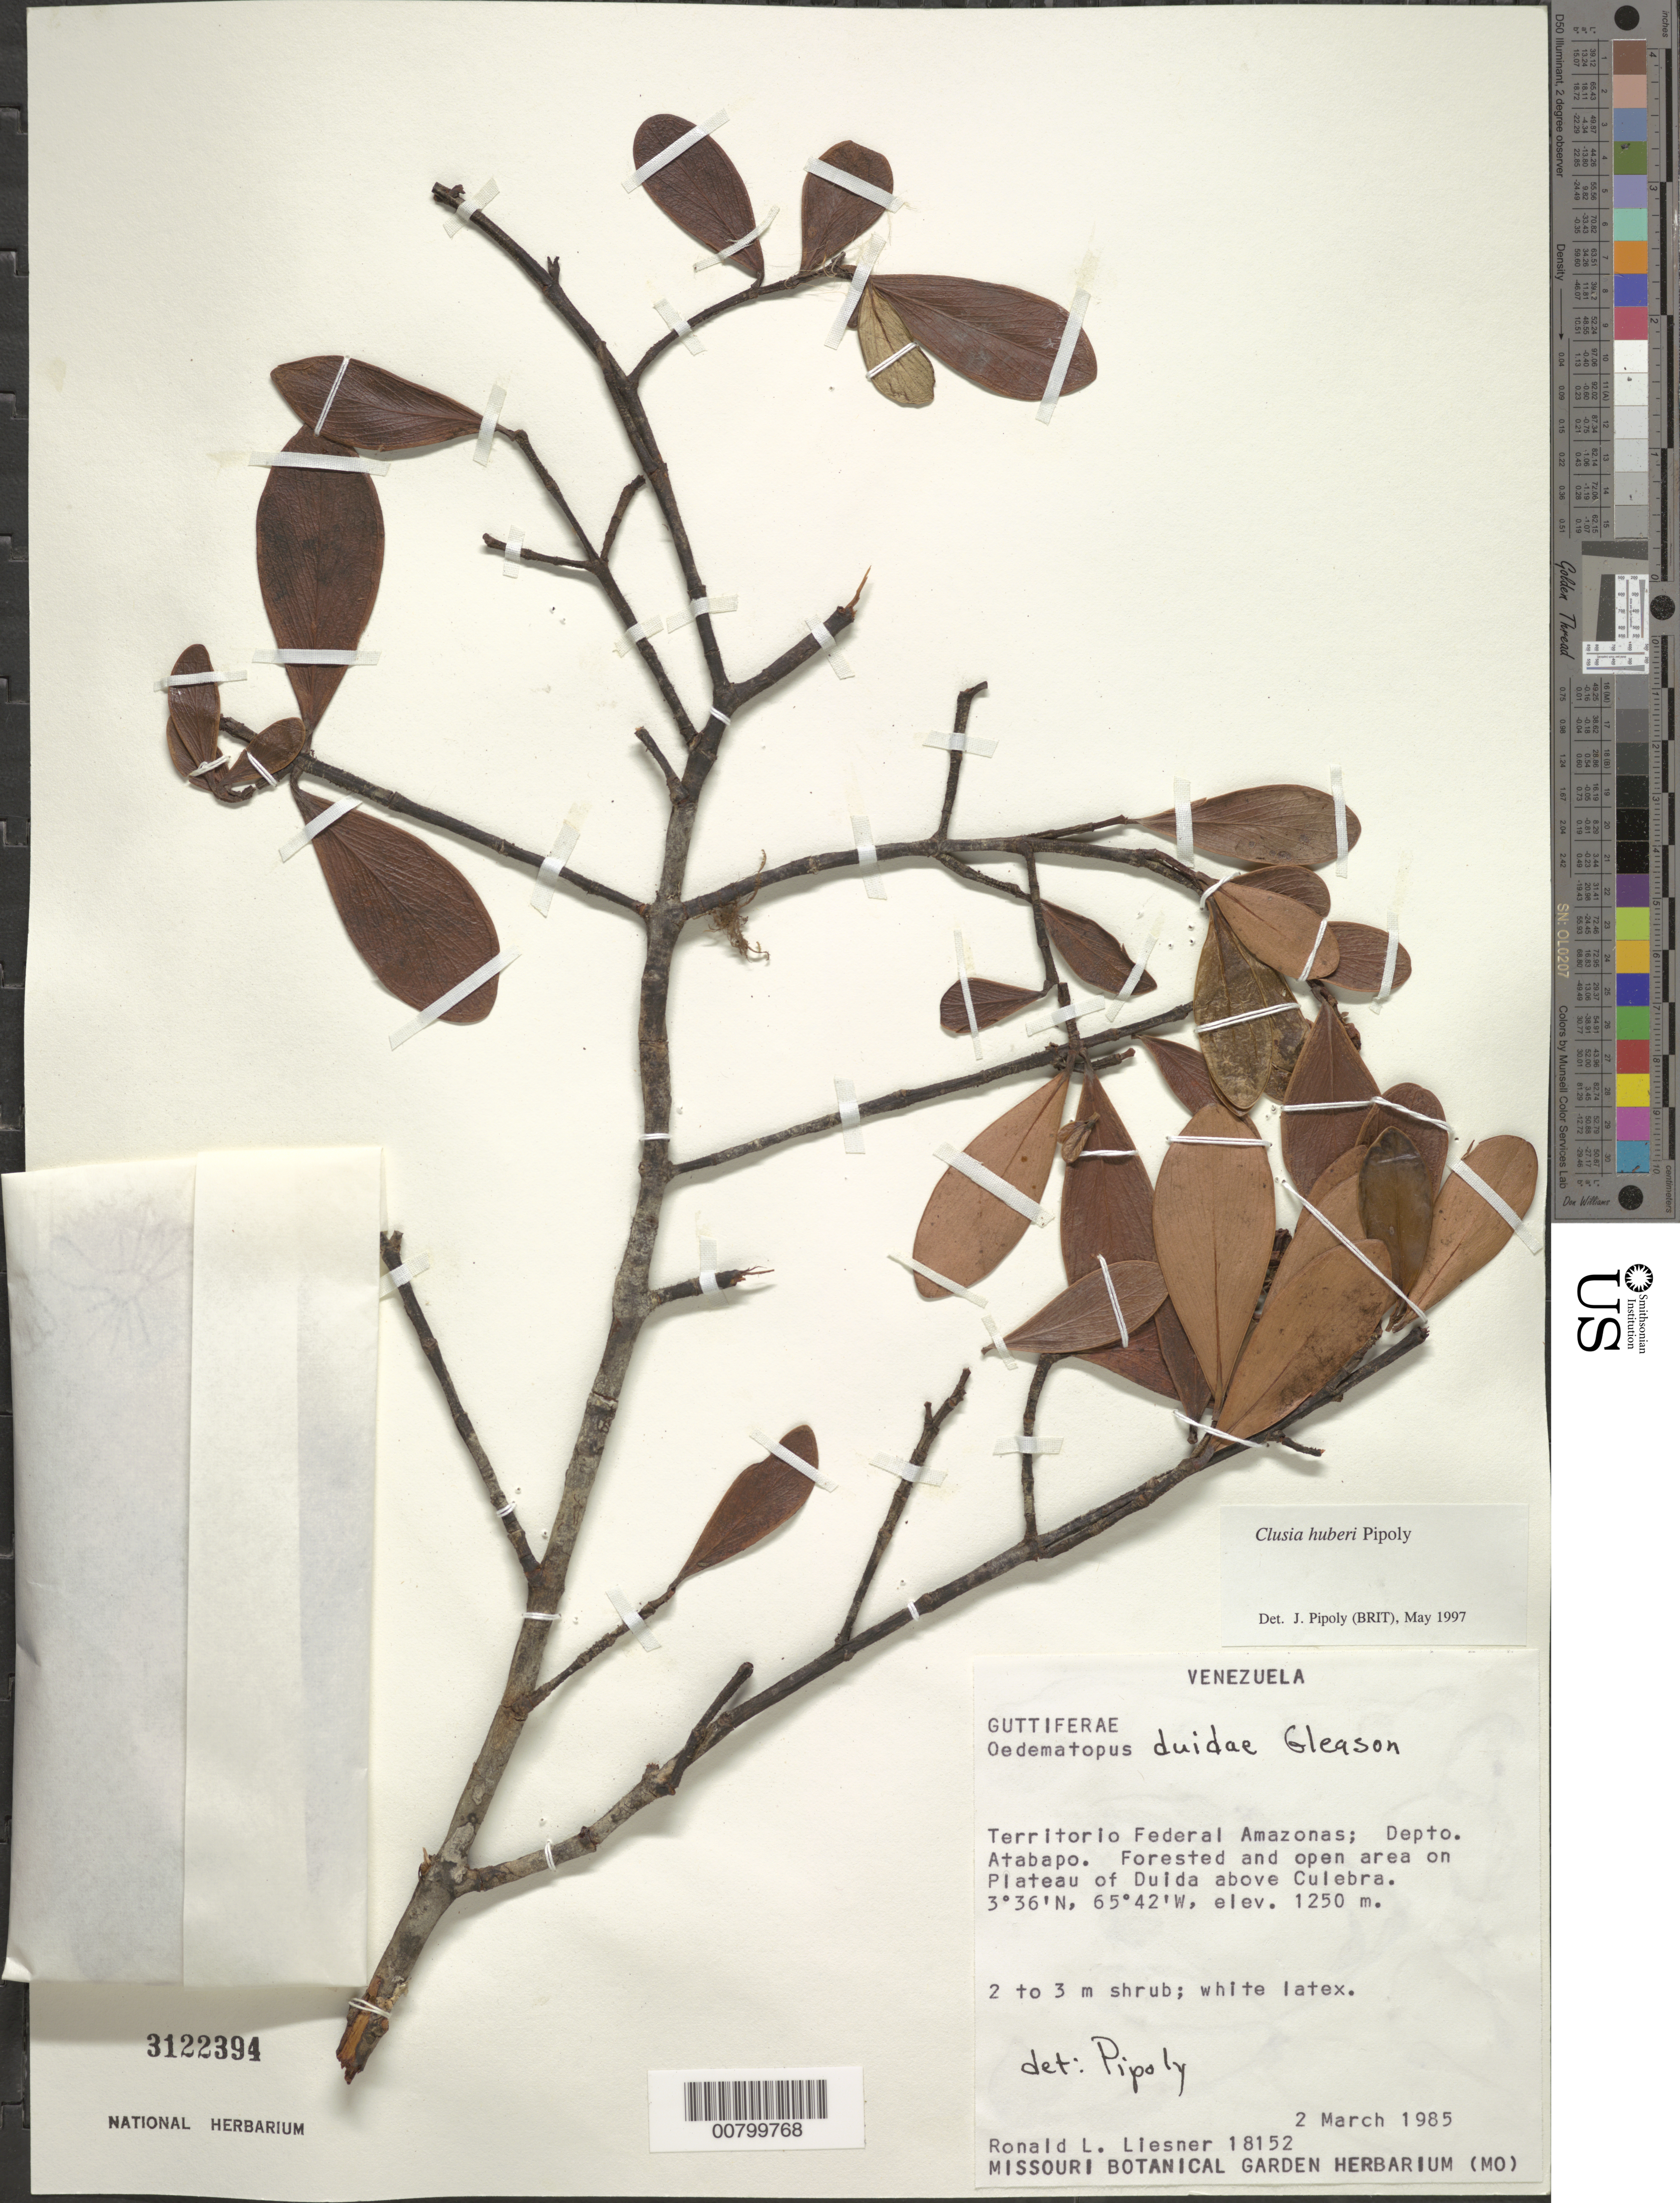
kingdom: Plantae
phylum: Tracheophyta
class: Magnoliopsida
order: Malpighiales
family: Clusiaceae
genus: Clusia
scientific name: Clusia huberi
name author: Pipoly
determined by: Pipoly, J. J., III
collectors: R. L. Liesner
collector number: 18152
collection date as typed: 2-Mar-85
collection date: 1985-03-02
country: Venezuela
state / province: Amazonas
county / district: Atabapo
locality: Duida Plateau, above Culebra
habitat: Forested and open area on plateau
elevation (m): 1250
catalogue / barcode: US 3122394